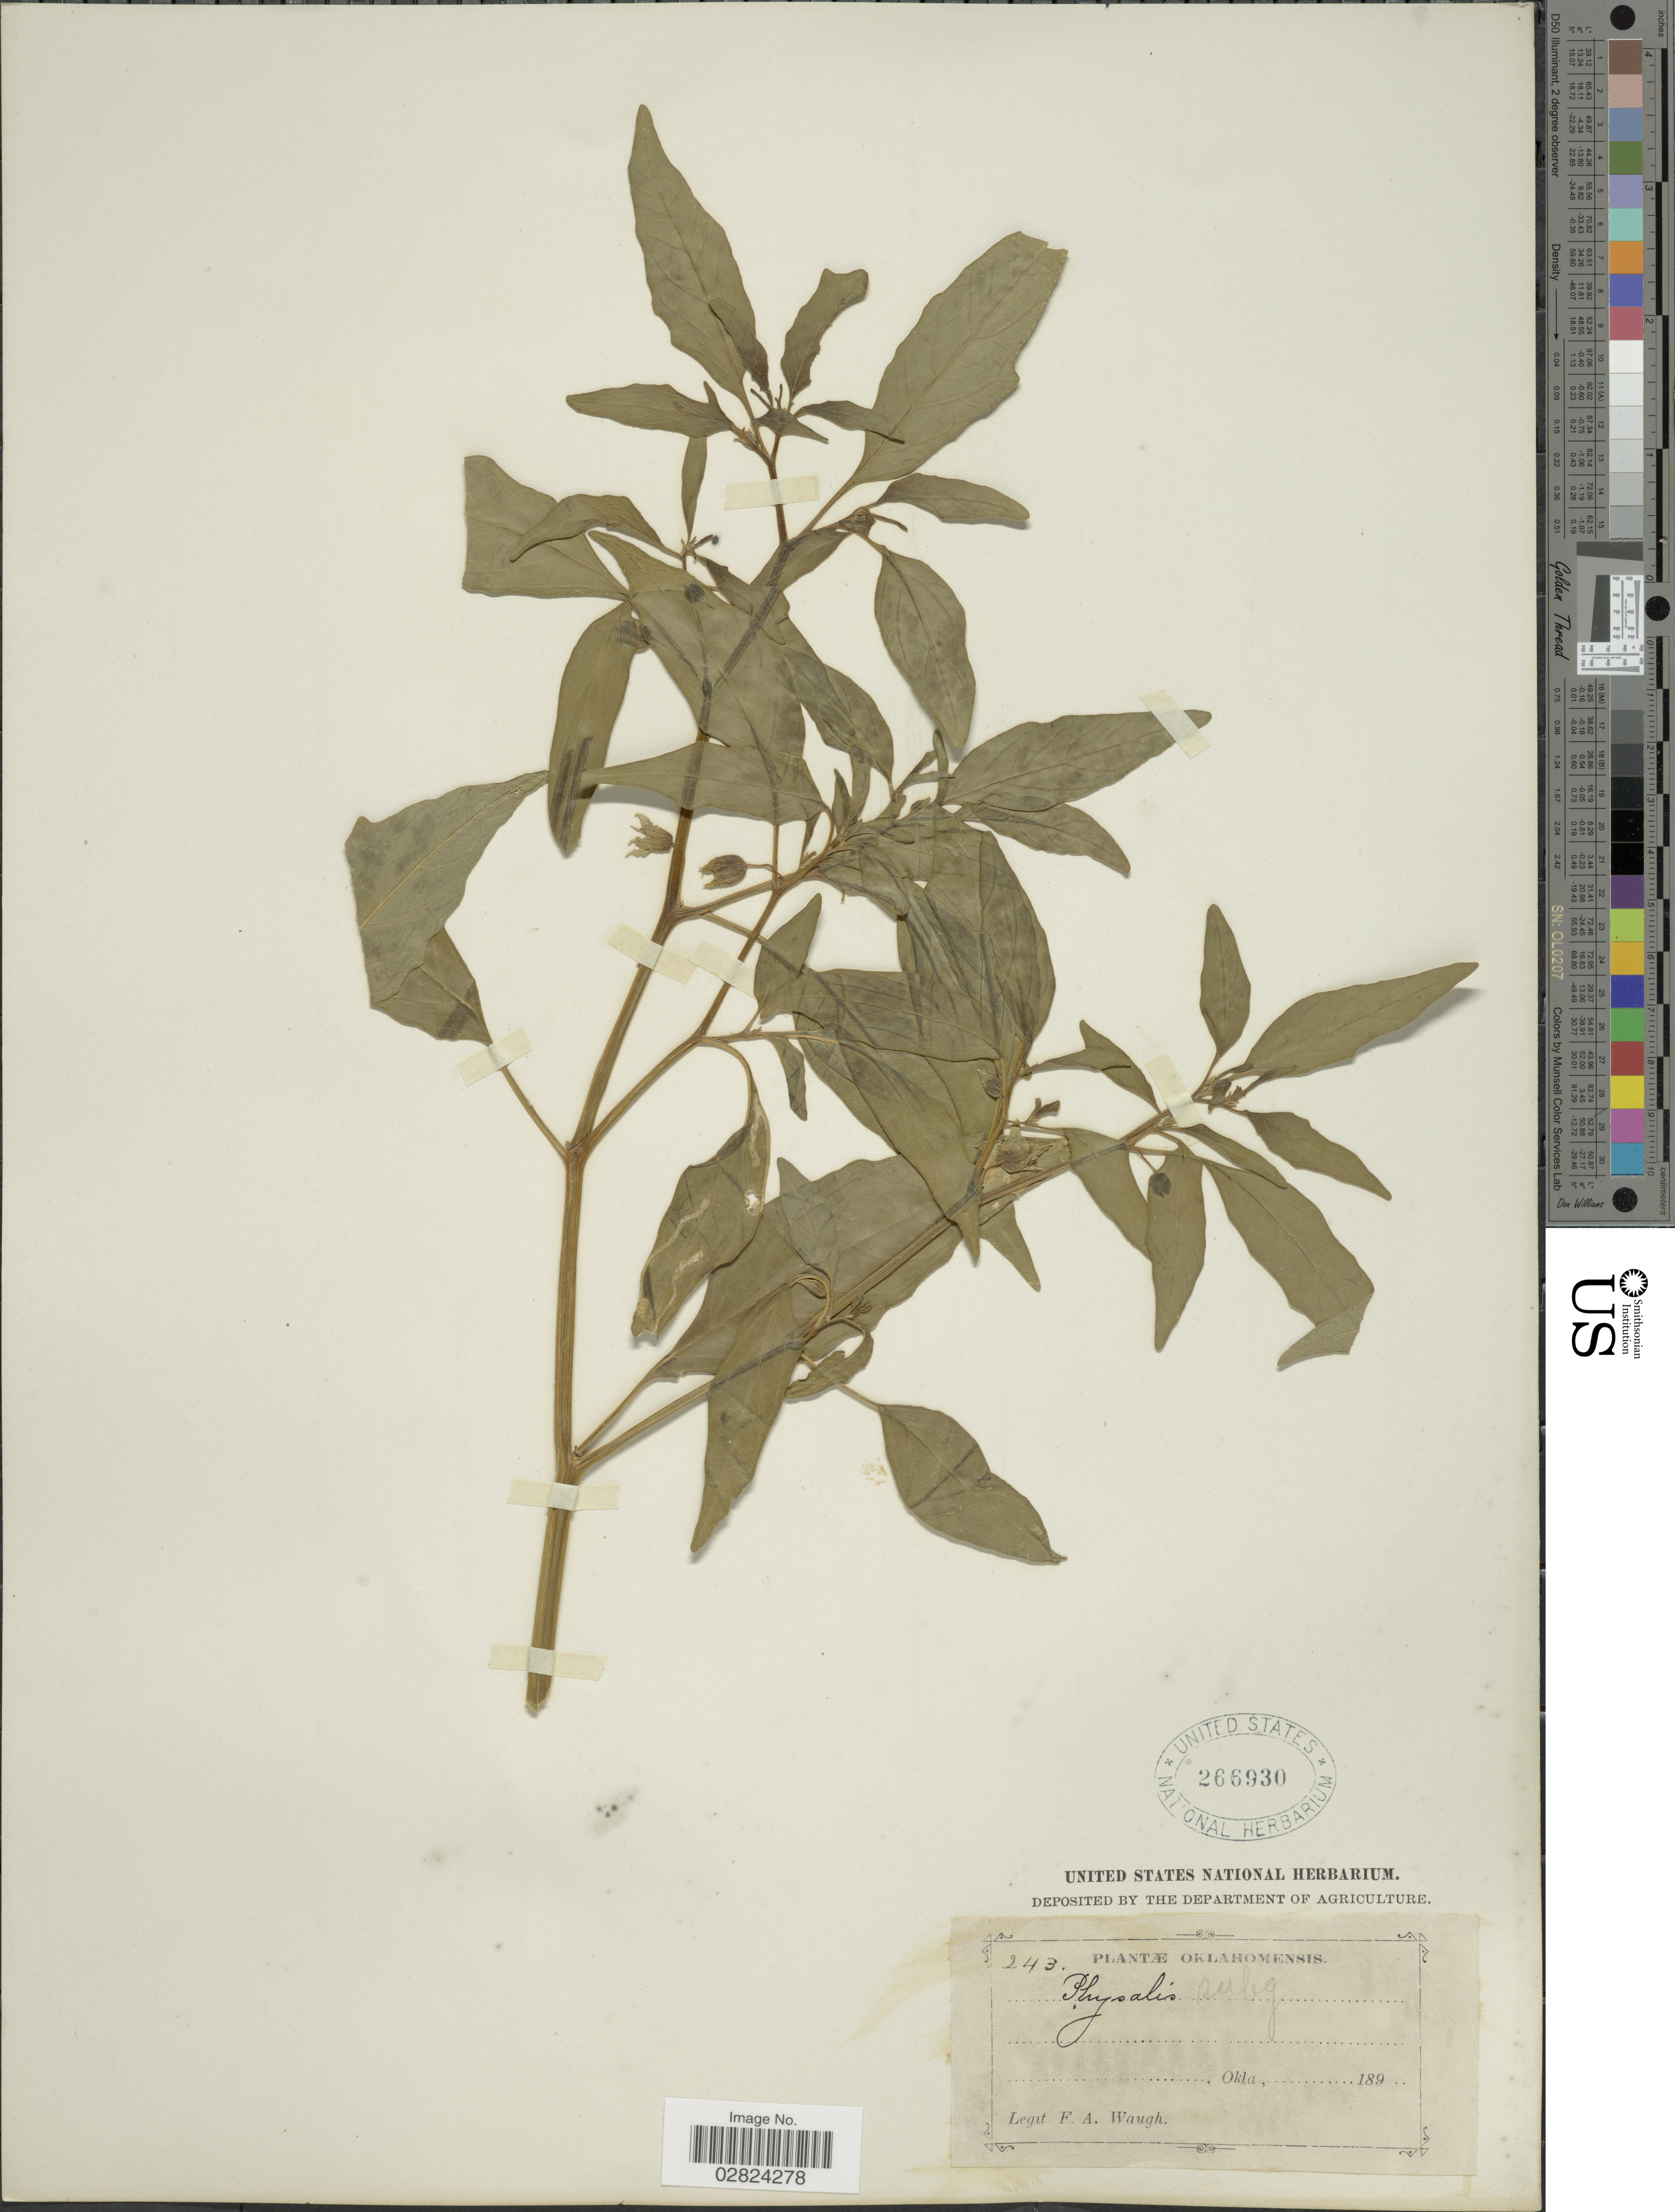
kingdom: Plantae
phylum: Tracheophyta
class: Magnoliopsida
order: Solanales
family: Solanaceae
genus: Physalis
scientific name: Physalis subglabrata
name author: Mack. & Bush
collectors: F. Waugh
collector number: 243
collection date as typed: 189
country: United States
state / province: Oklahoma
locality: Okla.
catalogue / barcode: US 266930